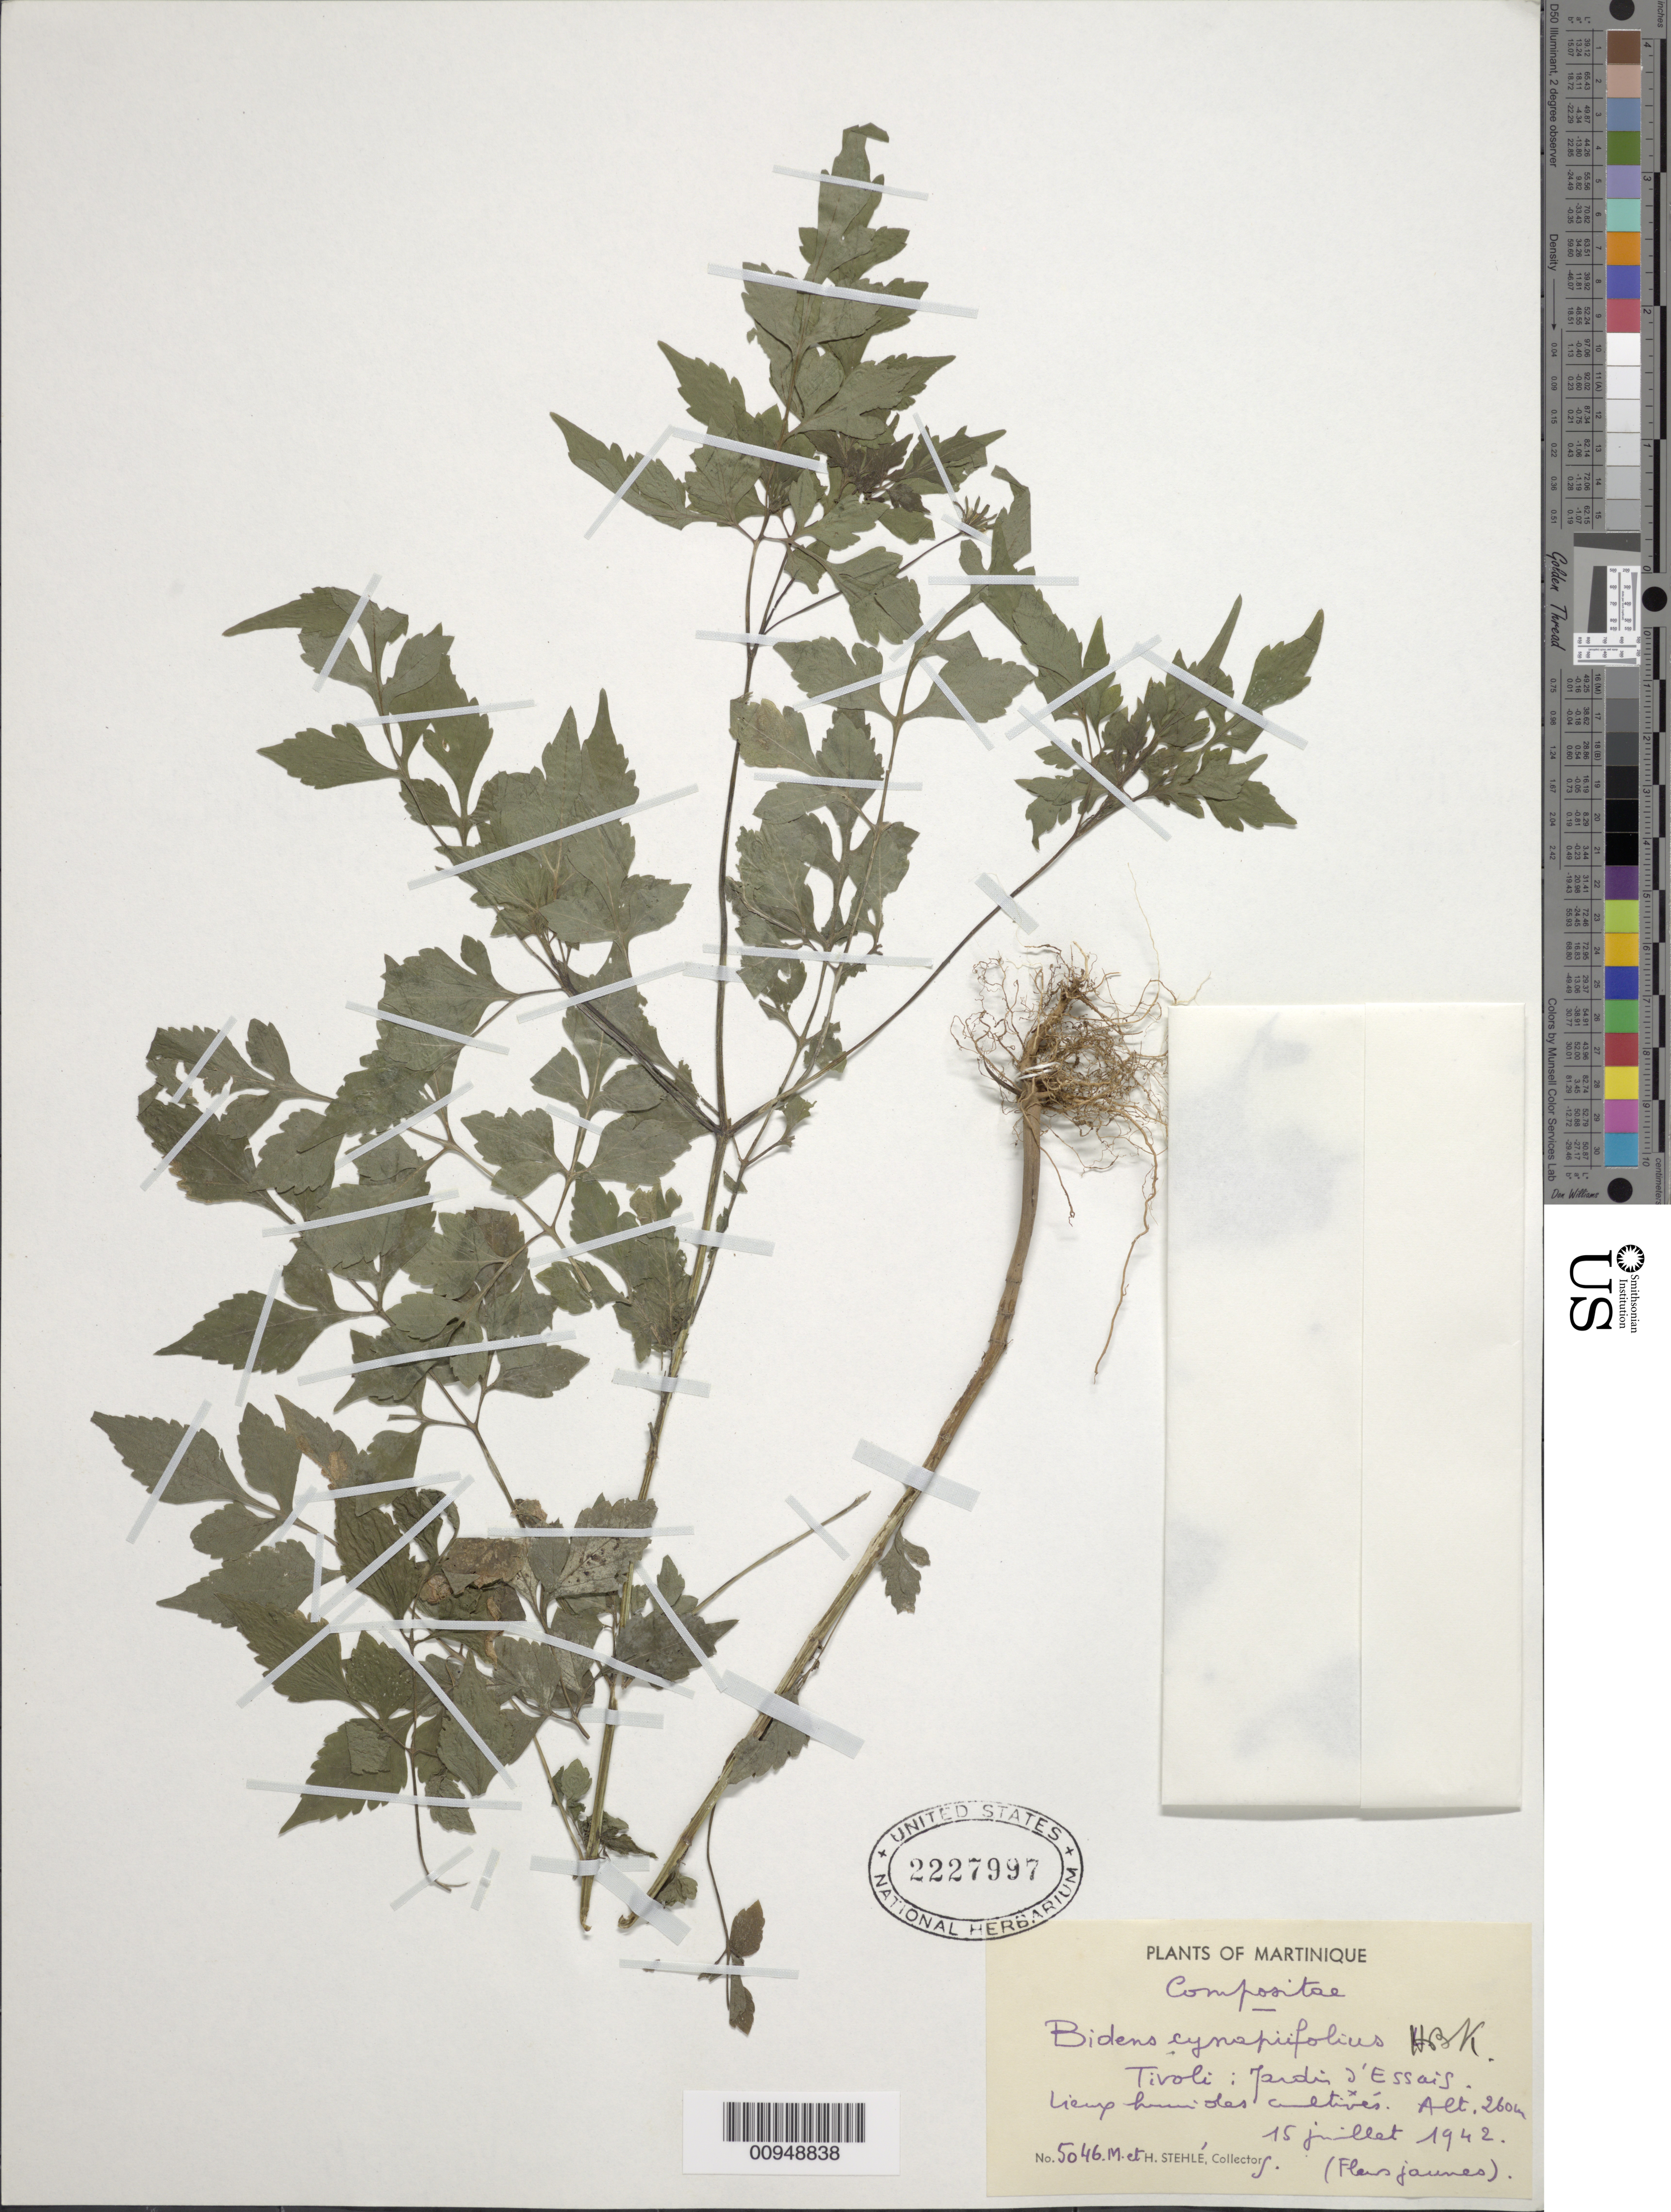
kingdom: Plantae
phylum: Tracheophyta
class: Magnoliopsida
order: Asterales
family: Asteraceae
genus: Bidens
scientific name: Bidens cynapiifolia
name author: Kunth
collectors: H. Stehlé & M. Stehlé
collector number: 5046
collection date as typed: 15 Jul 1942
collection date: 1942-07-15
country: Martinique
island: Martinique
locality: Tivoli, Jardin d'Essais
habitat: Lieux humides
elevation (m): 260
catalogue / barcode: US 2227997